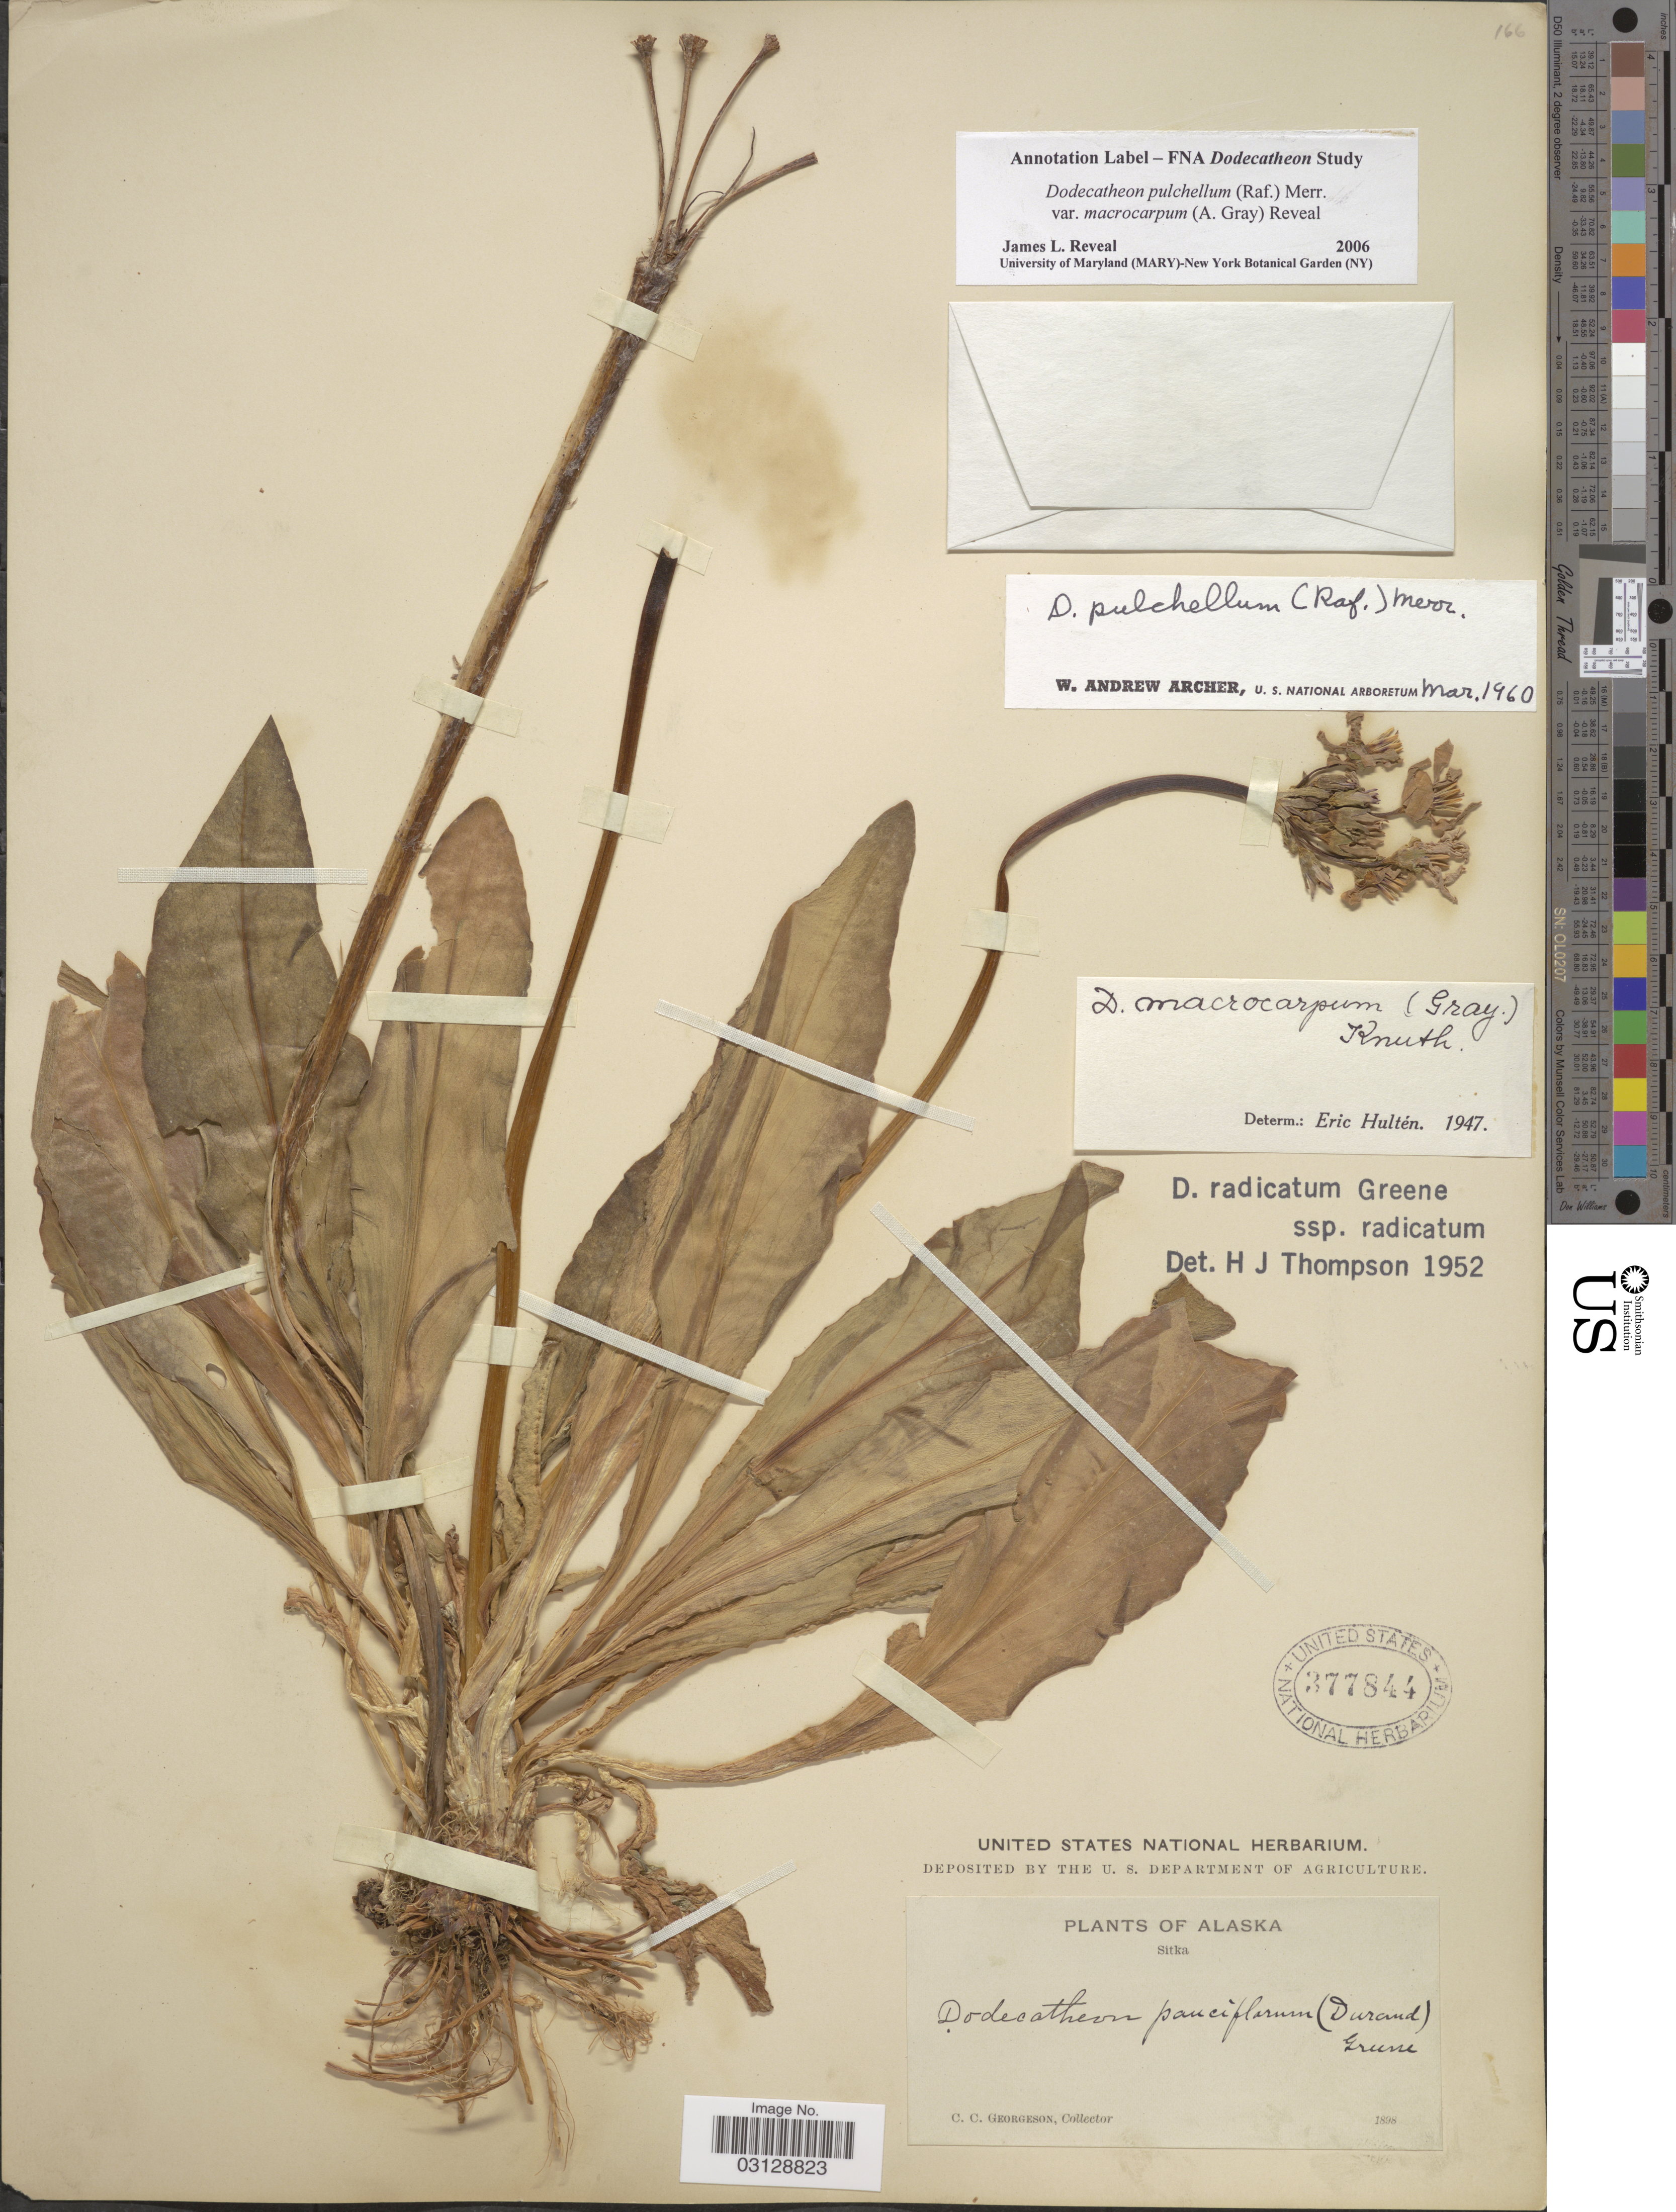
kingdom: Plantae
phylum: Tracheophyta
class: Magnoliopsida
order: Ericales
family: Primulaceae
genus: Dodecatheon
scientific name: Dodecatheon pulchellum var. macrocarpum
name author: (A. Gray) Reveal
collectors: C. Georgeson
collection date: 1898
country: United States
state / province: Alaska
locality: Sitka.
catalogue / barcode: US 377844